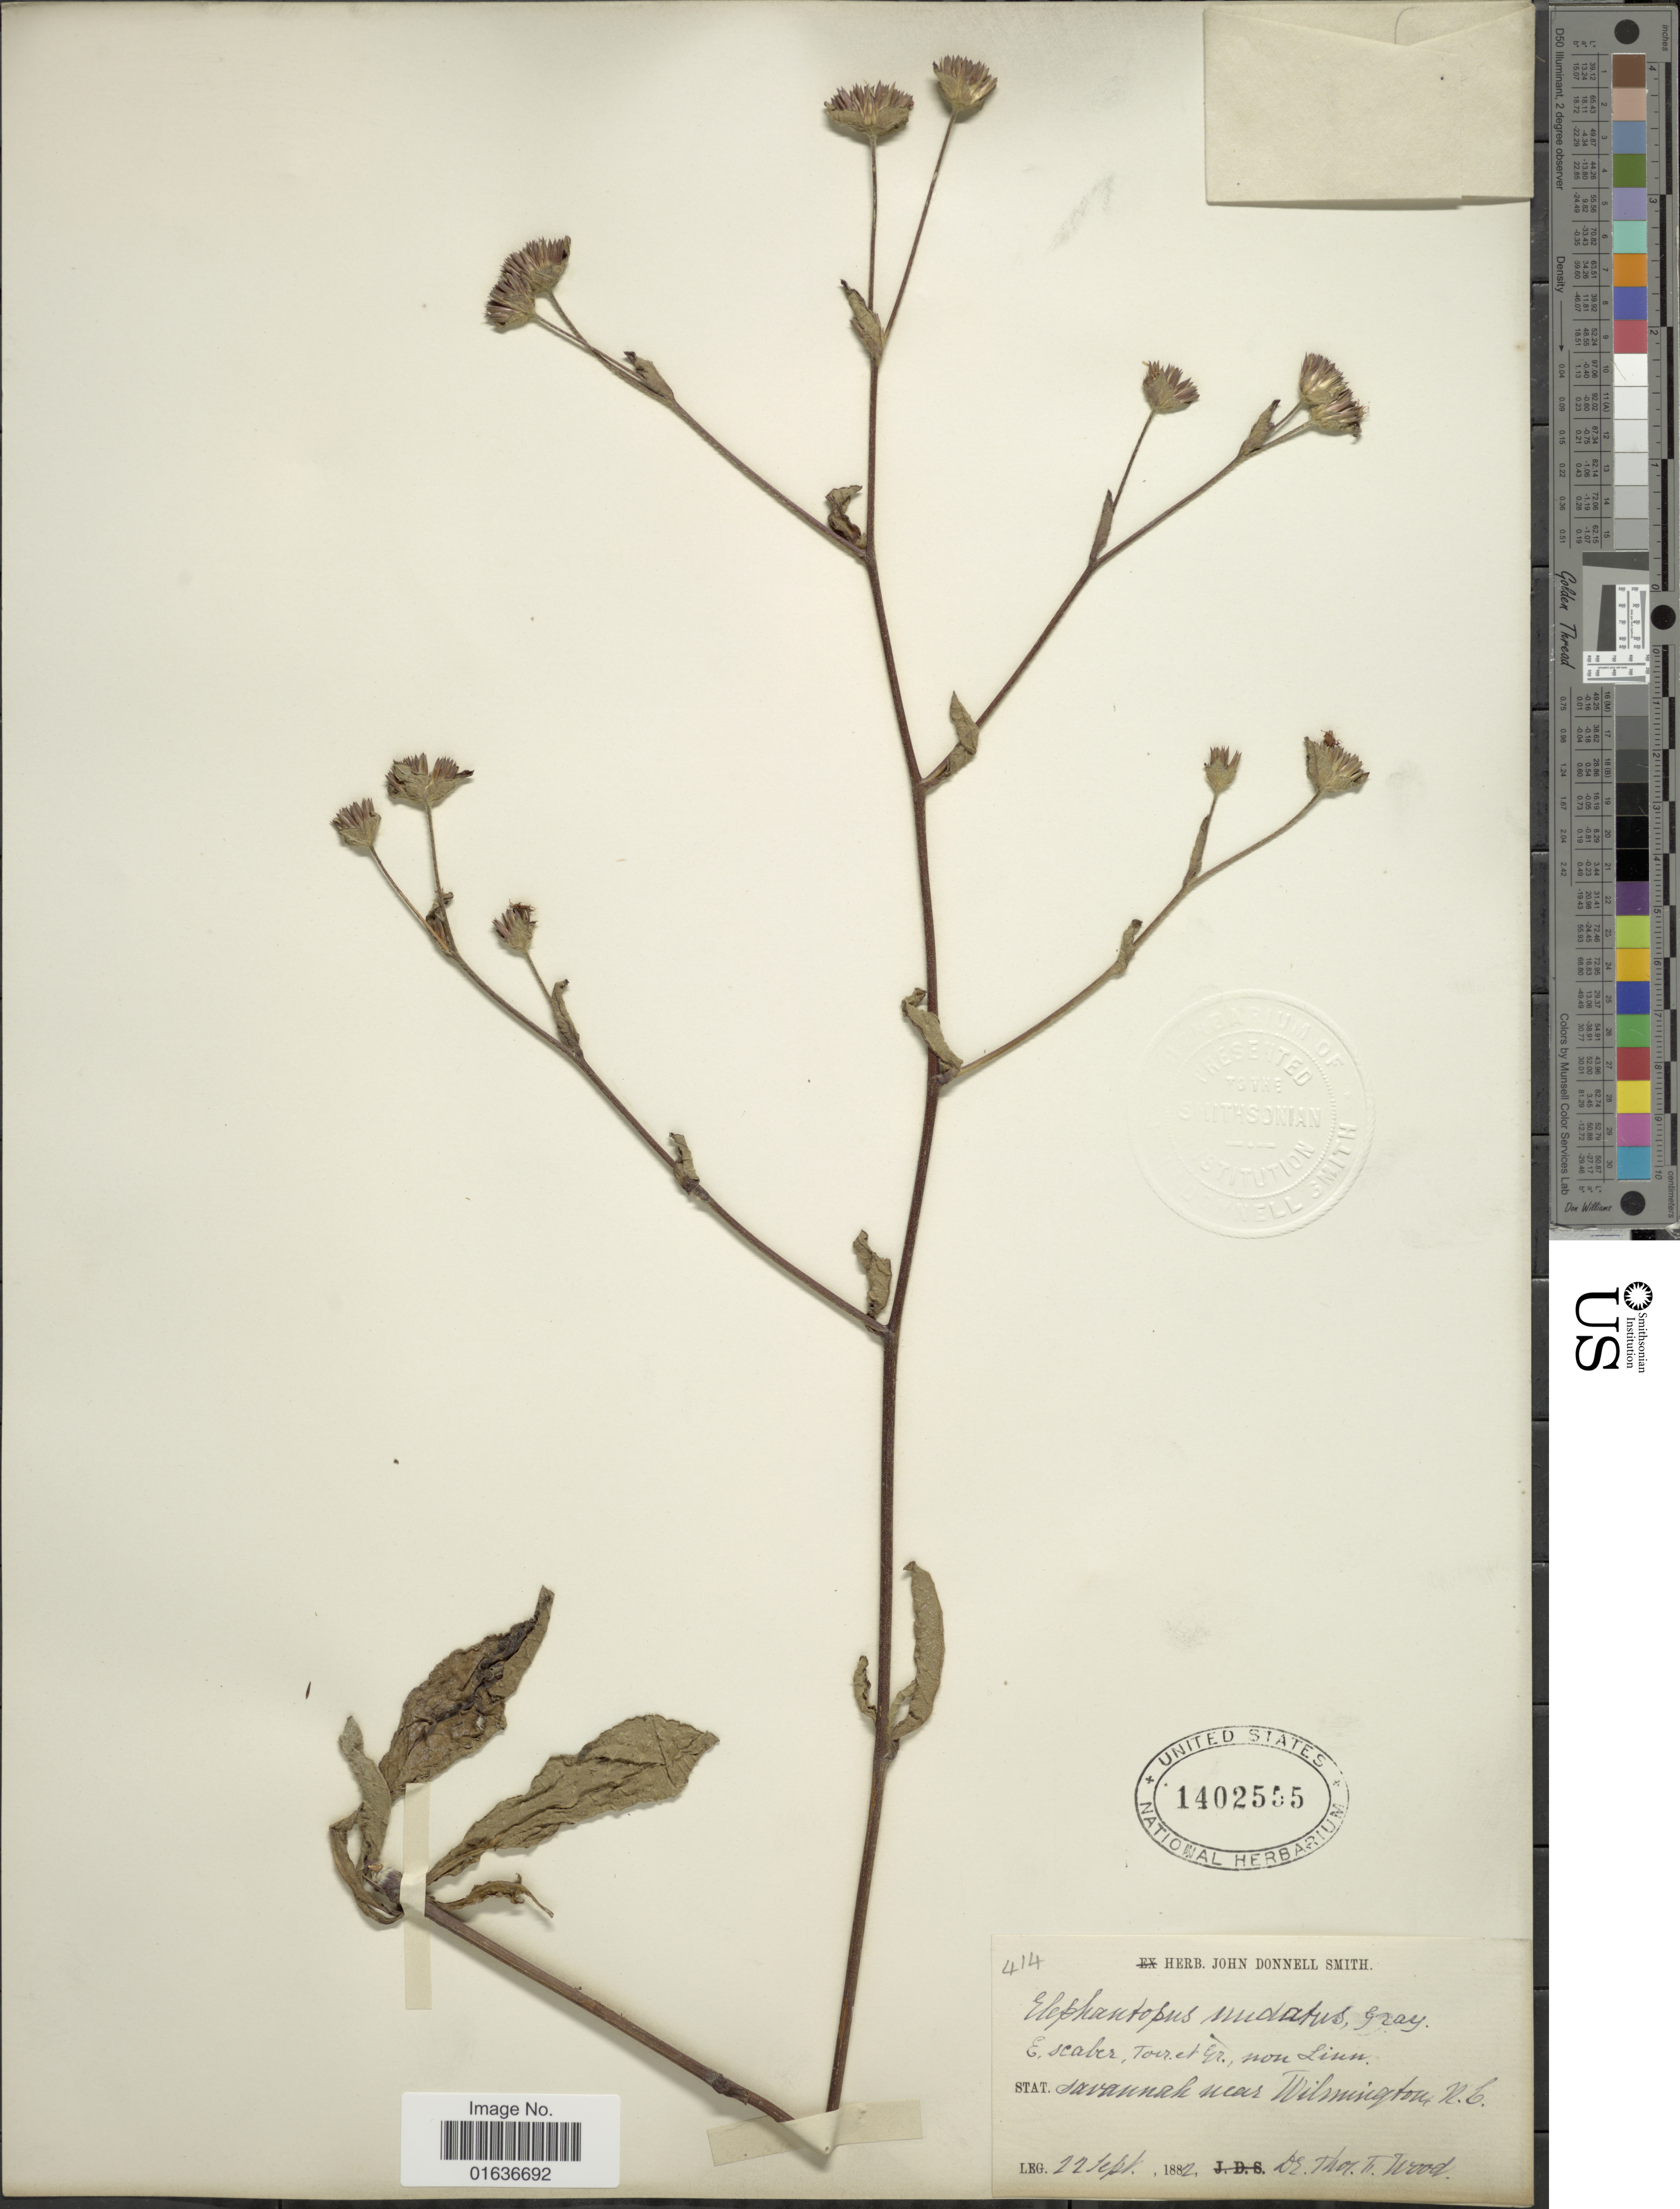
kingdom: Plantae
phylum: Tracheophyta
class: Magnoliopsida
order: Asterales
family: Asteraceae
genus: Elephantopus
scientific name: Elephantopus nudatus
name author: A. Gray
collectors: T. F. Wood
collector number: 414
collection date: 1882-09-22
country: United States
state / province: North Carolina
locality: Savannah near Wilmington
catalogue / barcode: US 1402555